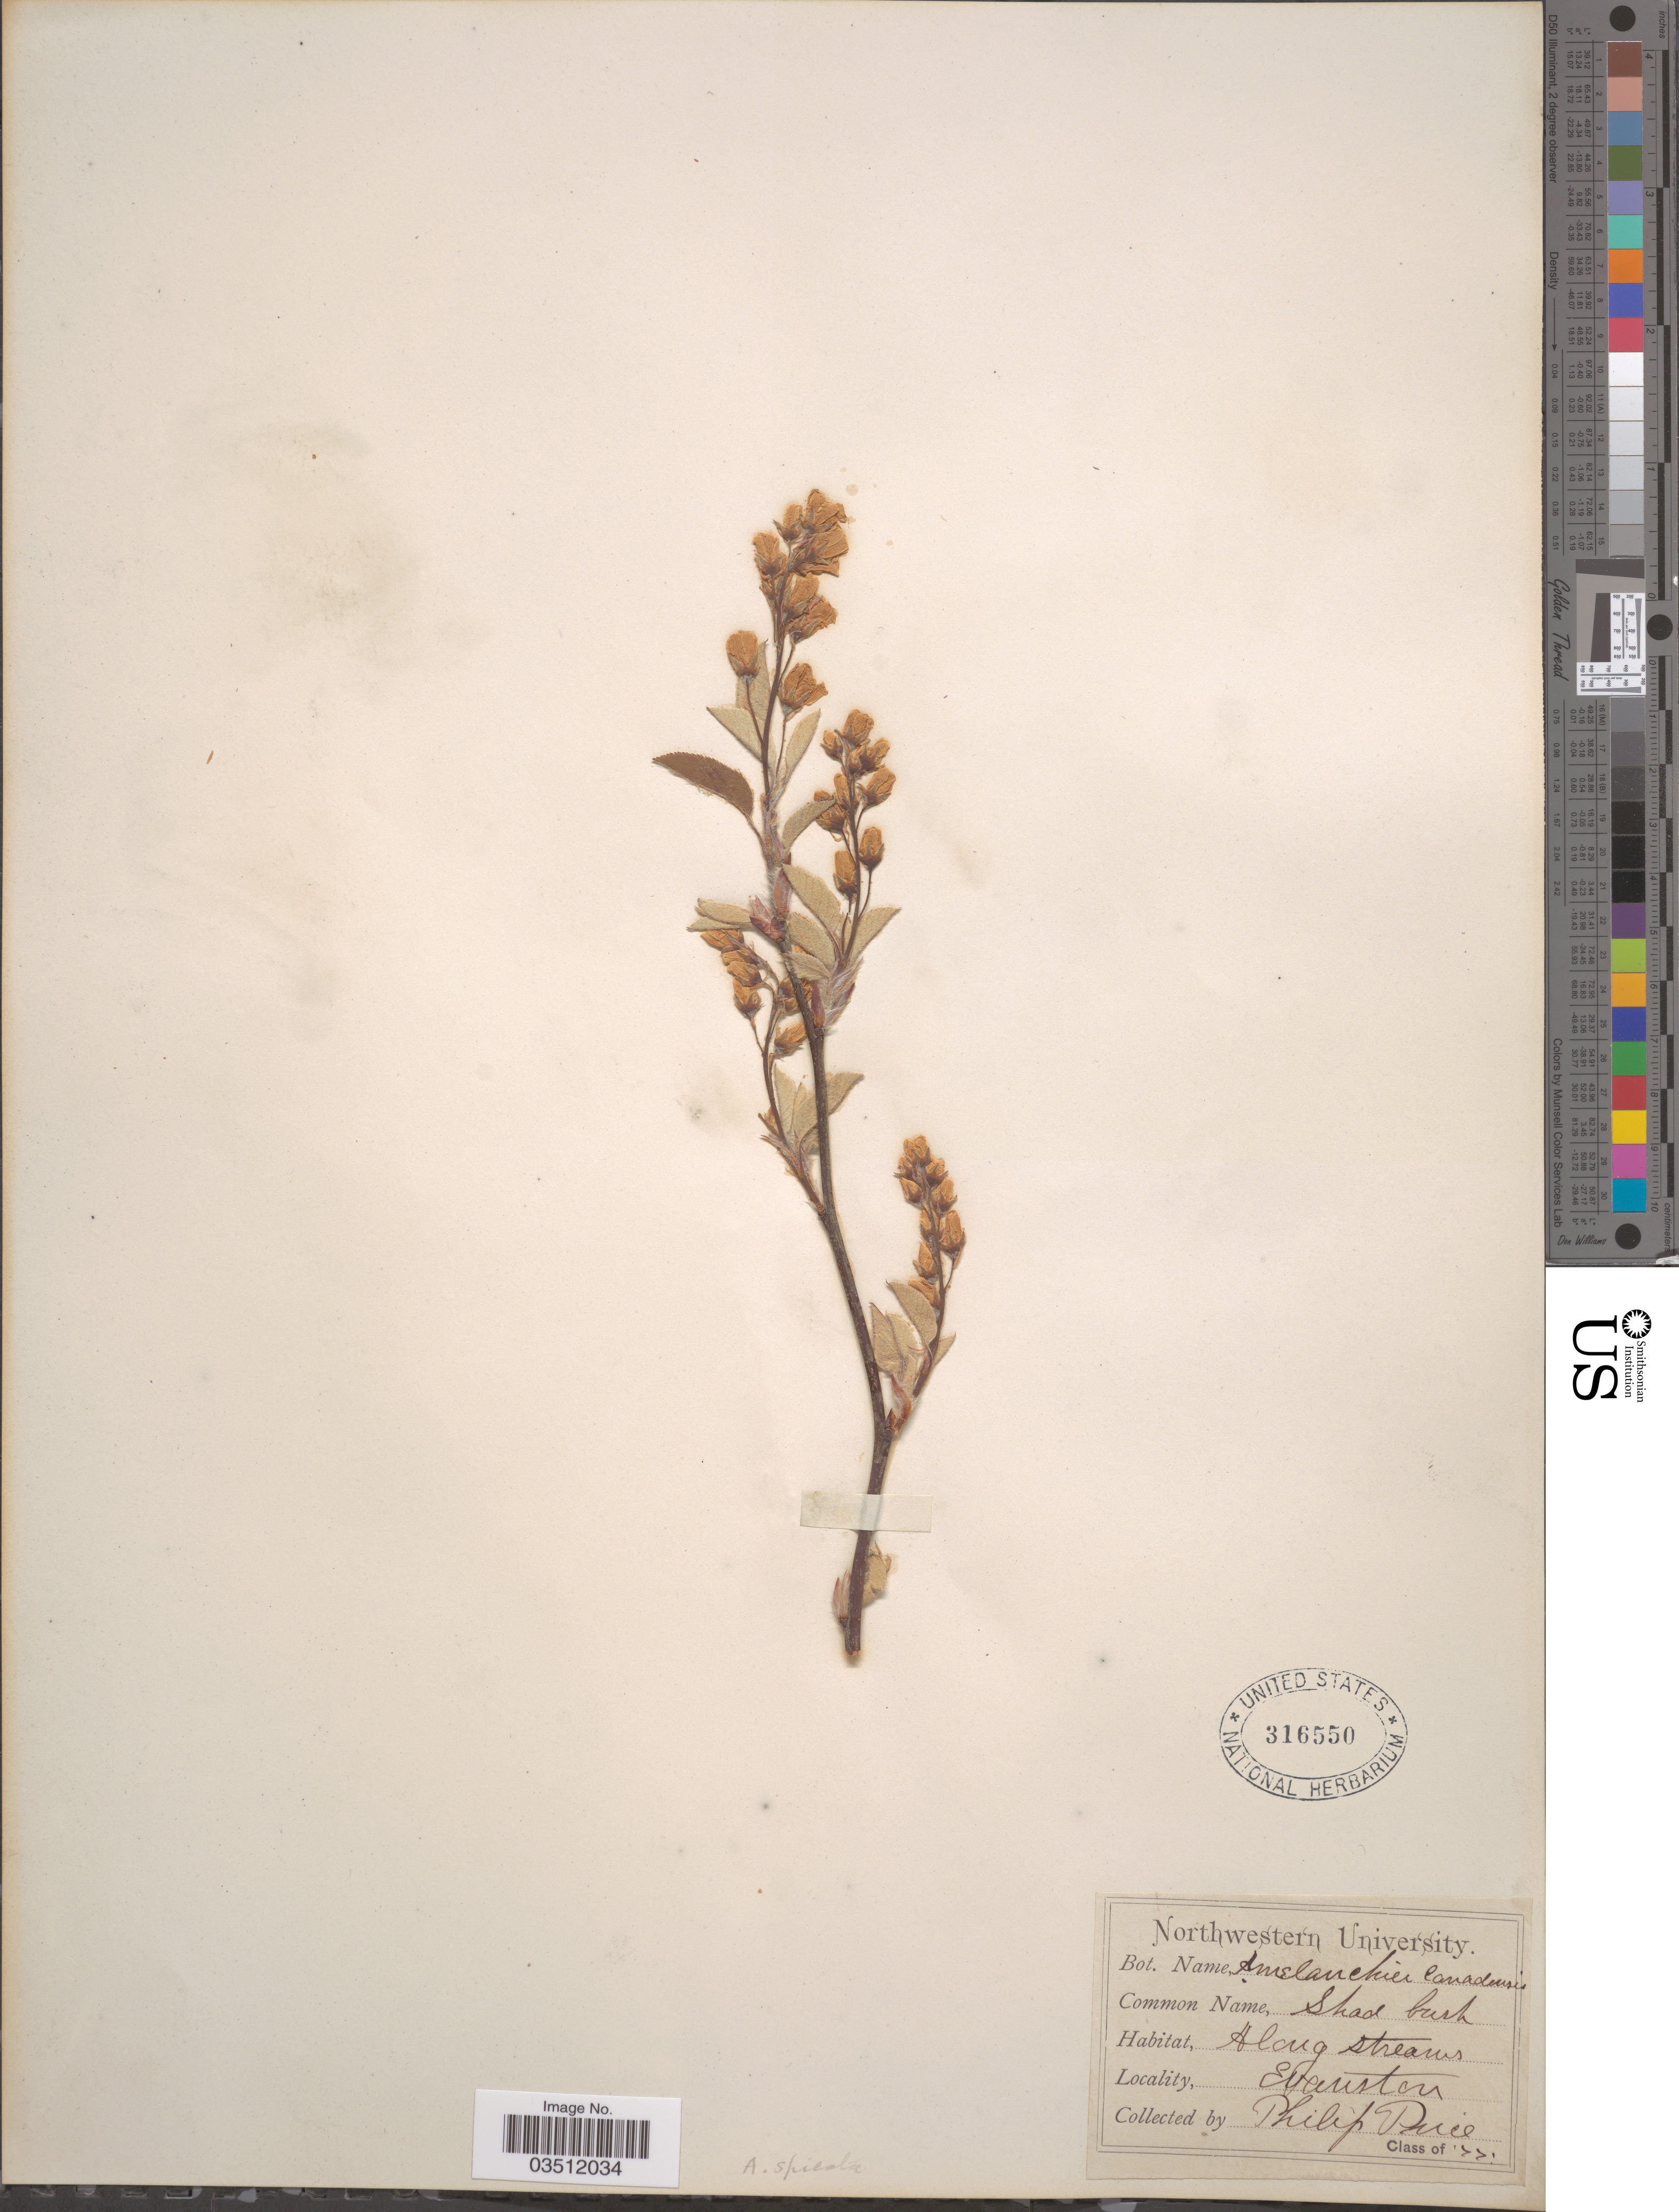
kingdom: Plantae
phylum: Tracheophyta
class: Magnoliopsida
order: Rosales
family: Rosaceae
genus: Amelanchier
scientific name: Amelanchier canadensis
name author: (L.) Medic.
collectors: P. Price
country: United States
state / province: Illinois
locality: Along streams, Evanston.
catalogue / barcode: US 316550